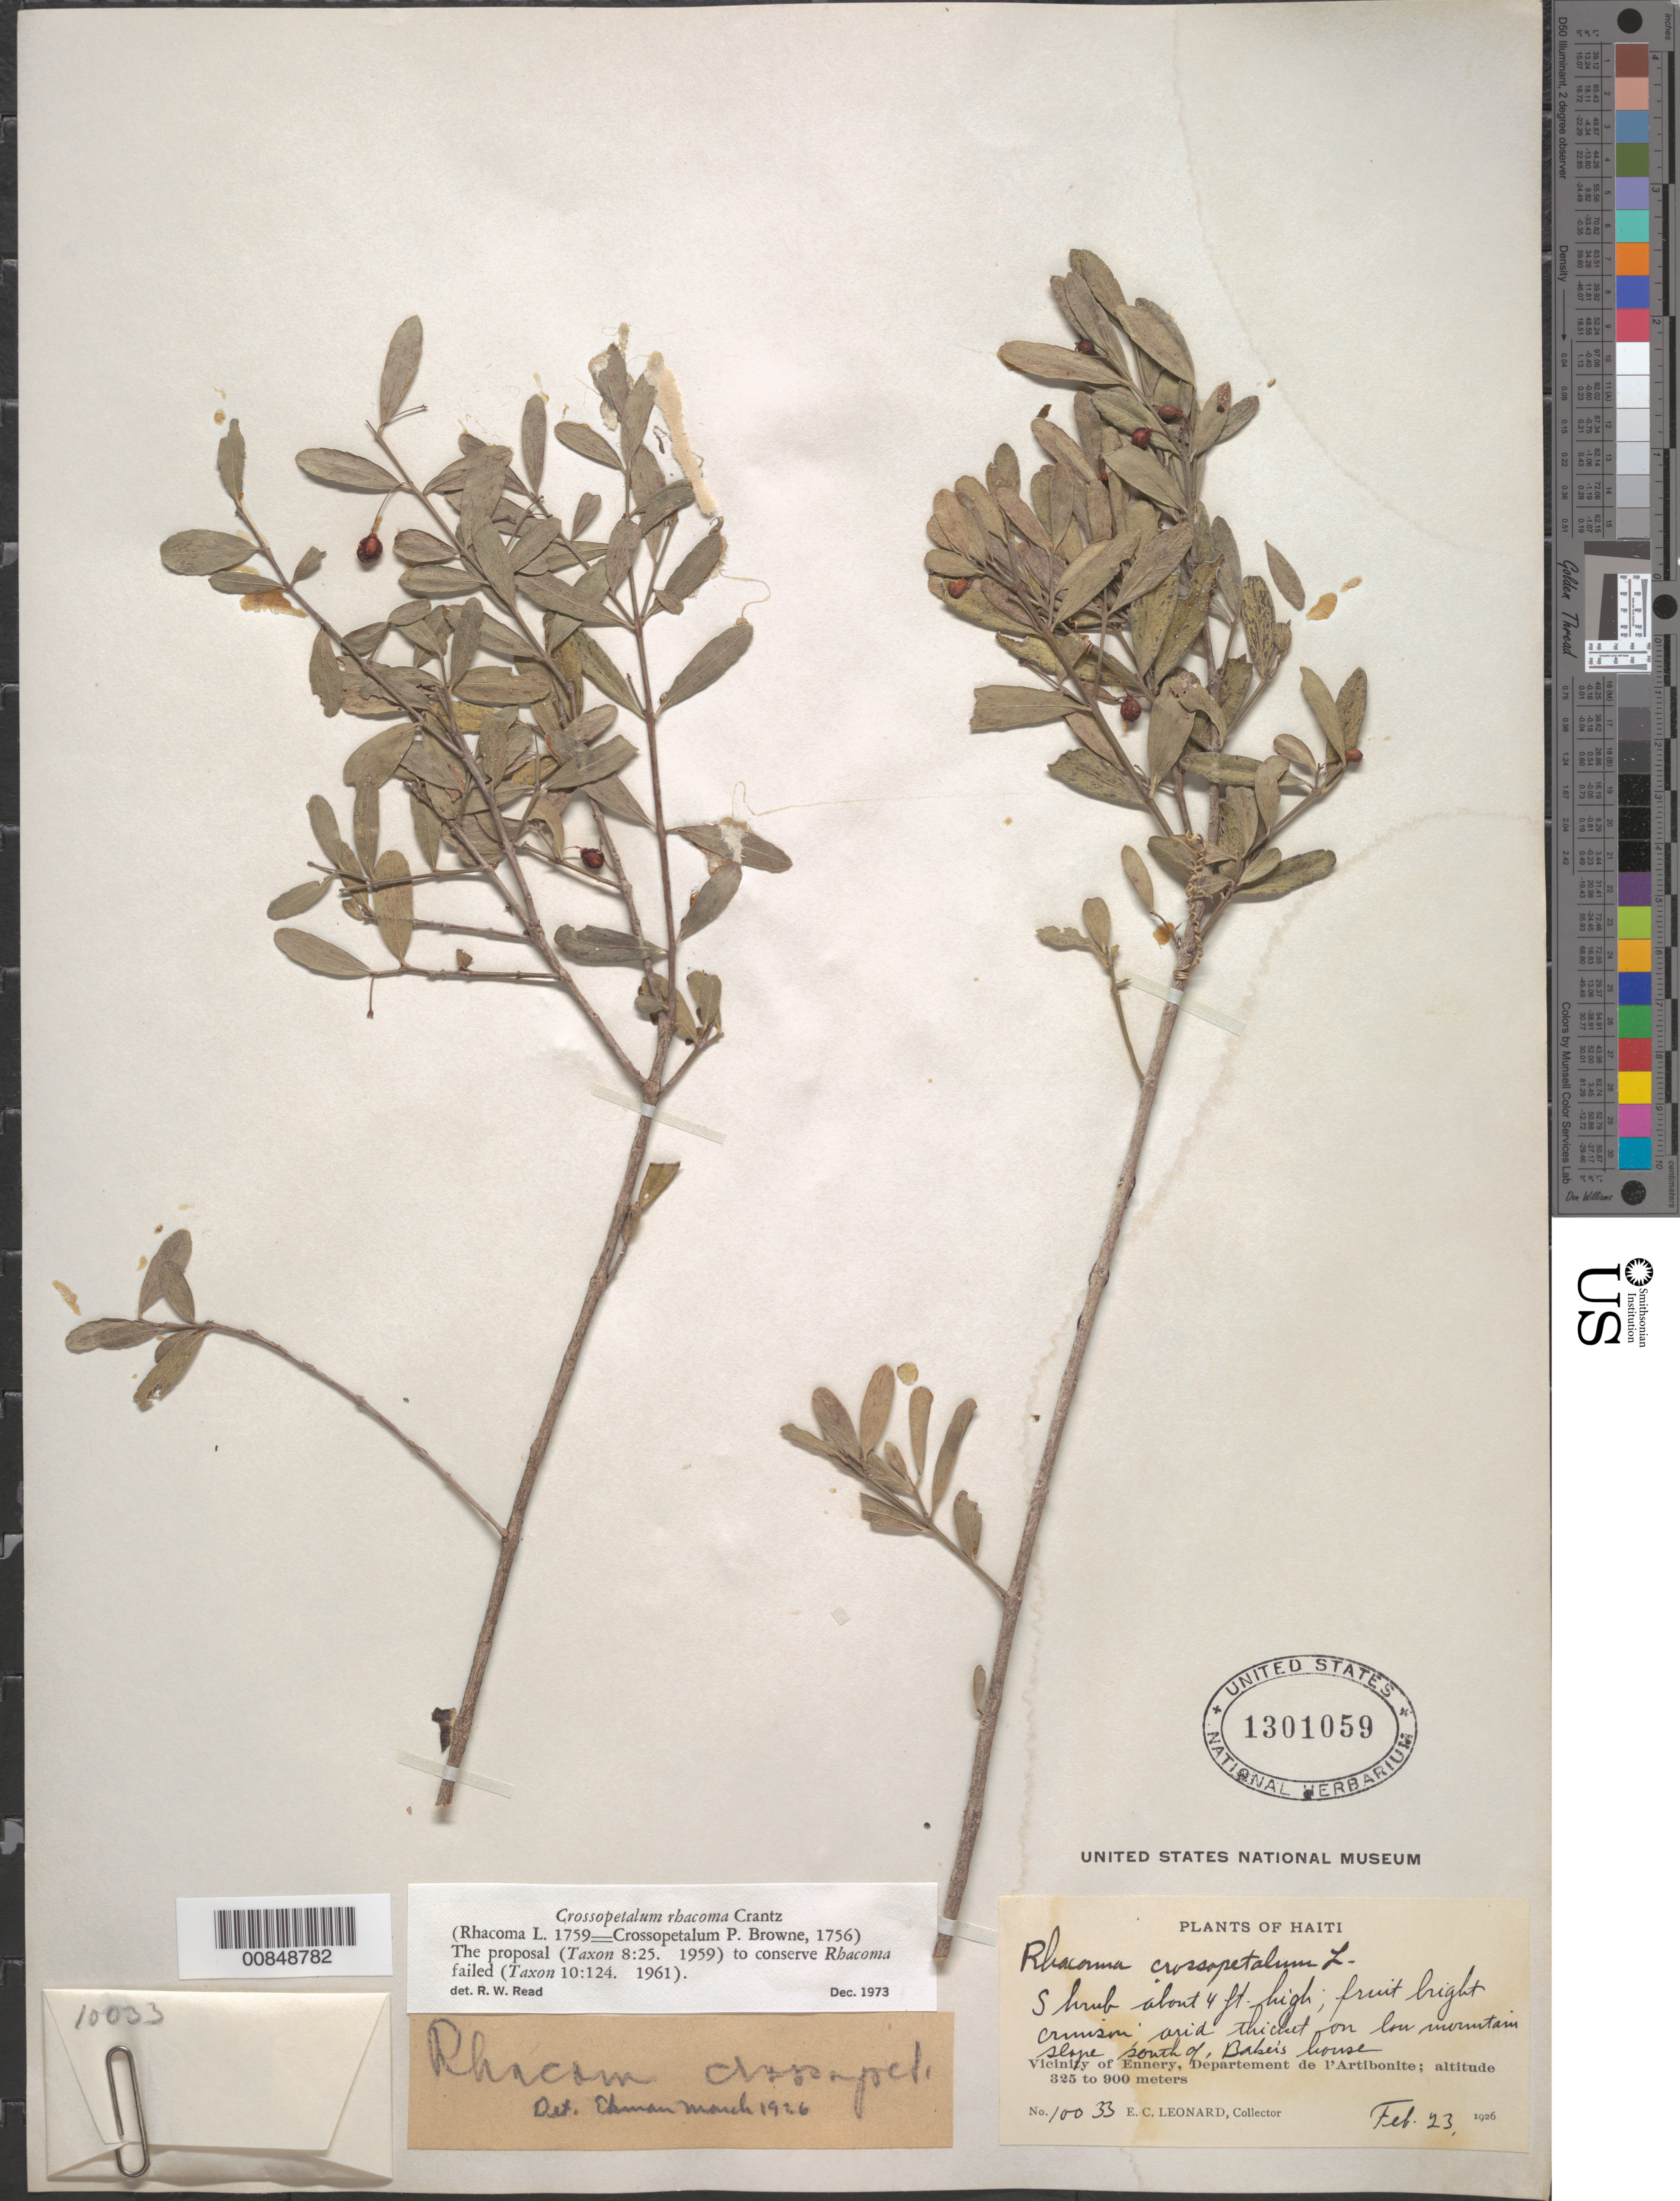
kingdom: Plantae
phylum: Tracheophyta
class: Magnoliopsida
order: Celastrales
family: Celastraceae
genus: Crossopetalum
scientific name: Crossopetalum rhacoma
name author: Crantz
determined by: Read, Robert W., (US), NMNH (UNITED STATES)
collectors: E. C. Leonard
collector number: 10033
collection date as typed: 23 Feb 1926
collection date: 1926-02-23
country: Haiti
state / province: Artibonite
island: Hispaniola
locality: Vicinity of Ennery, S of Baker's house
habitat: Arid thicket on low mountain slope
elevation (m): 325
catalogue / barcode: US 1301059